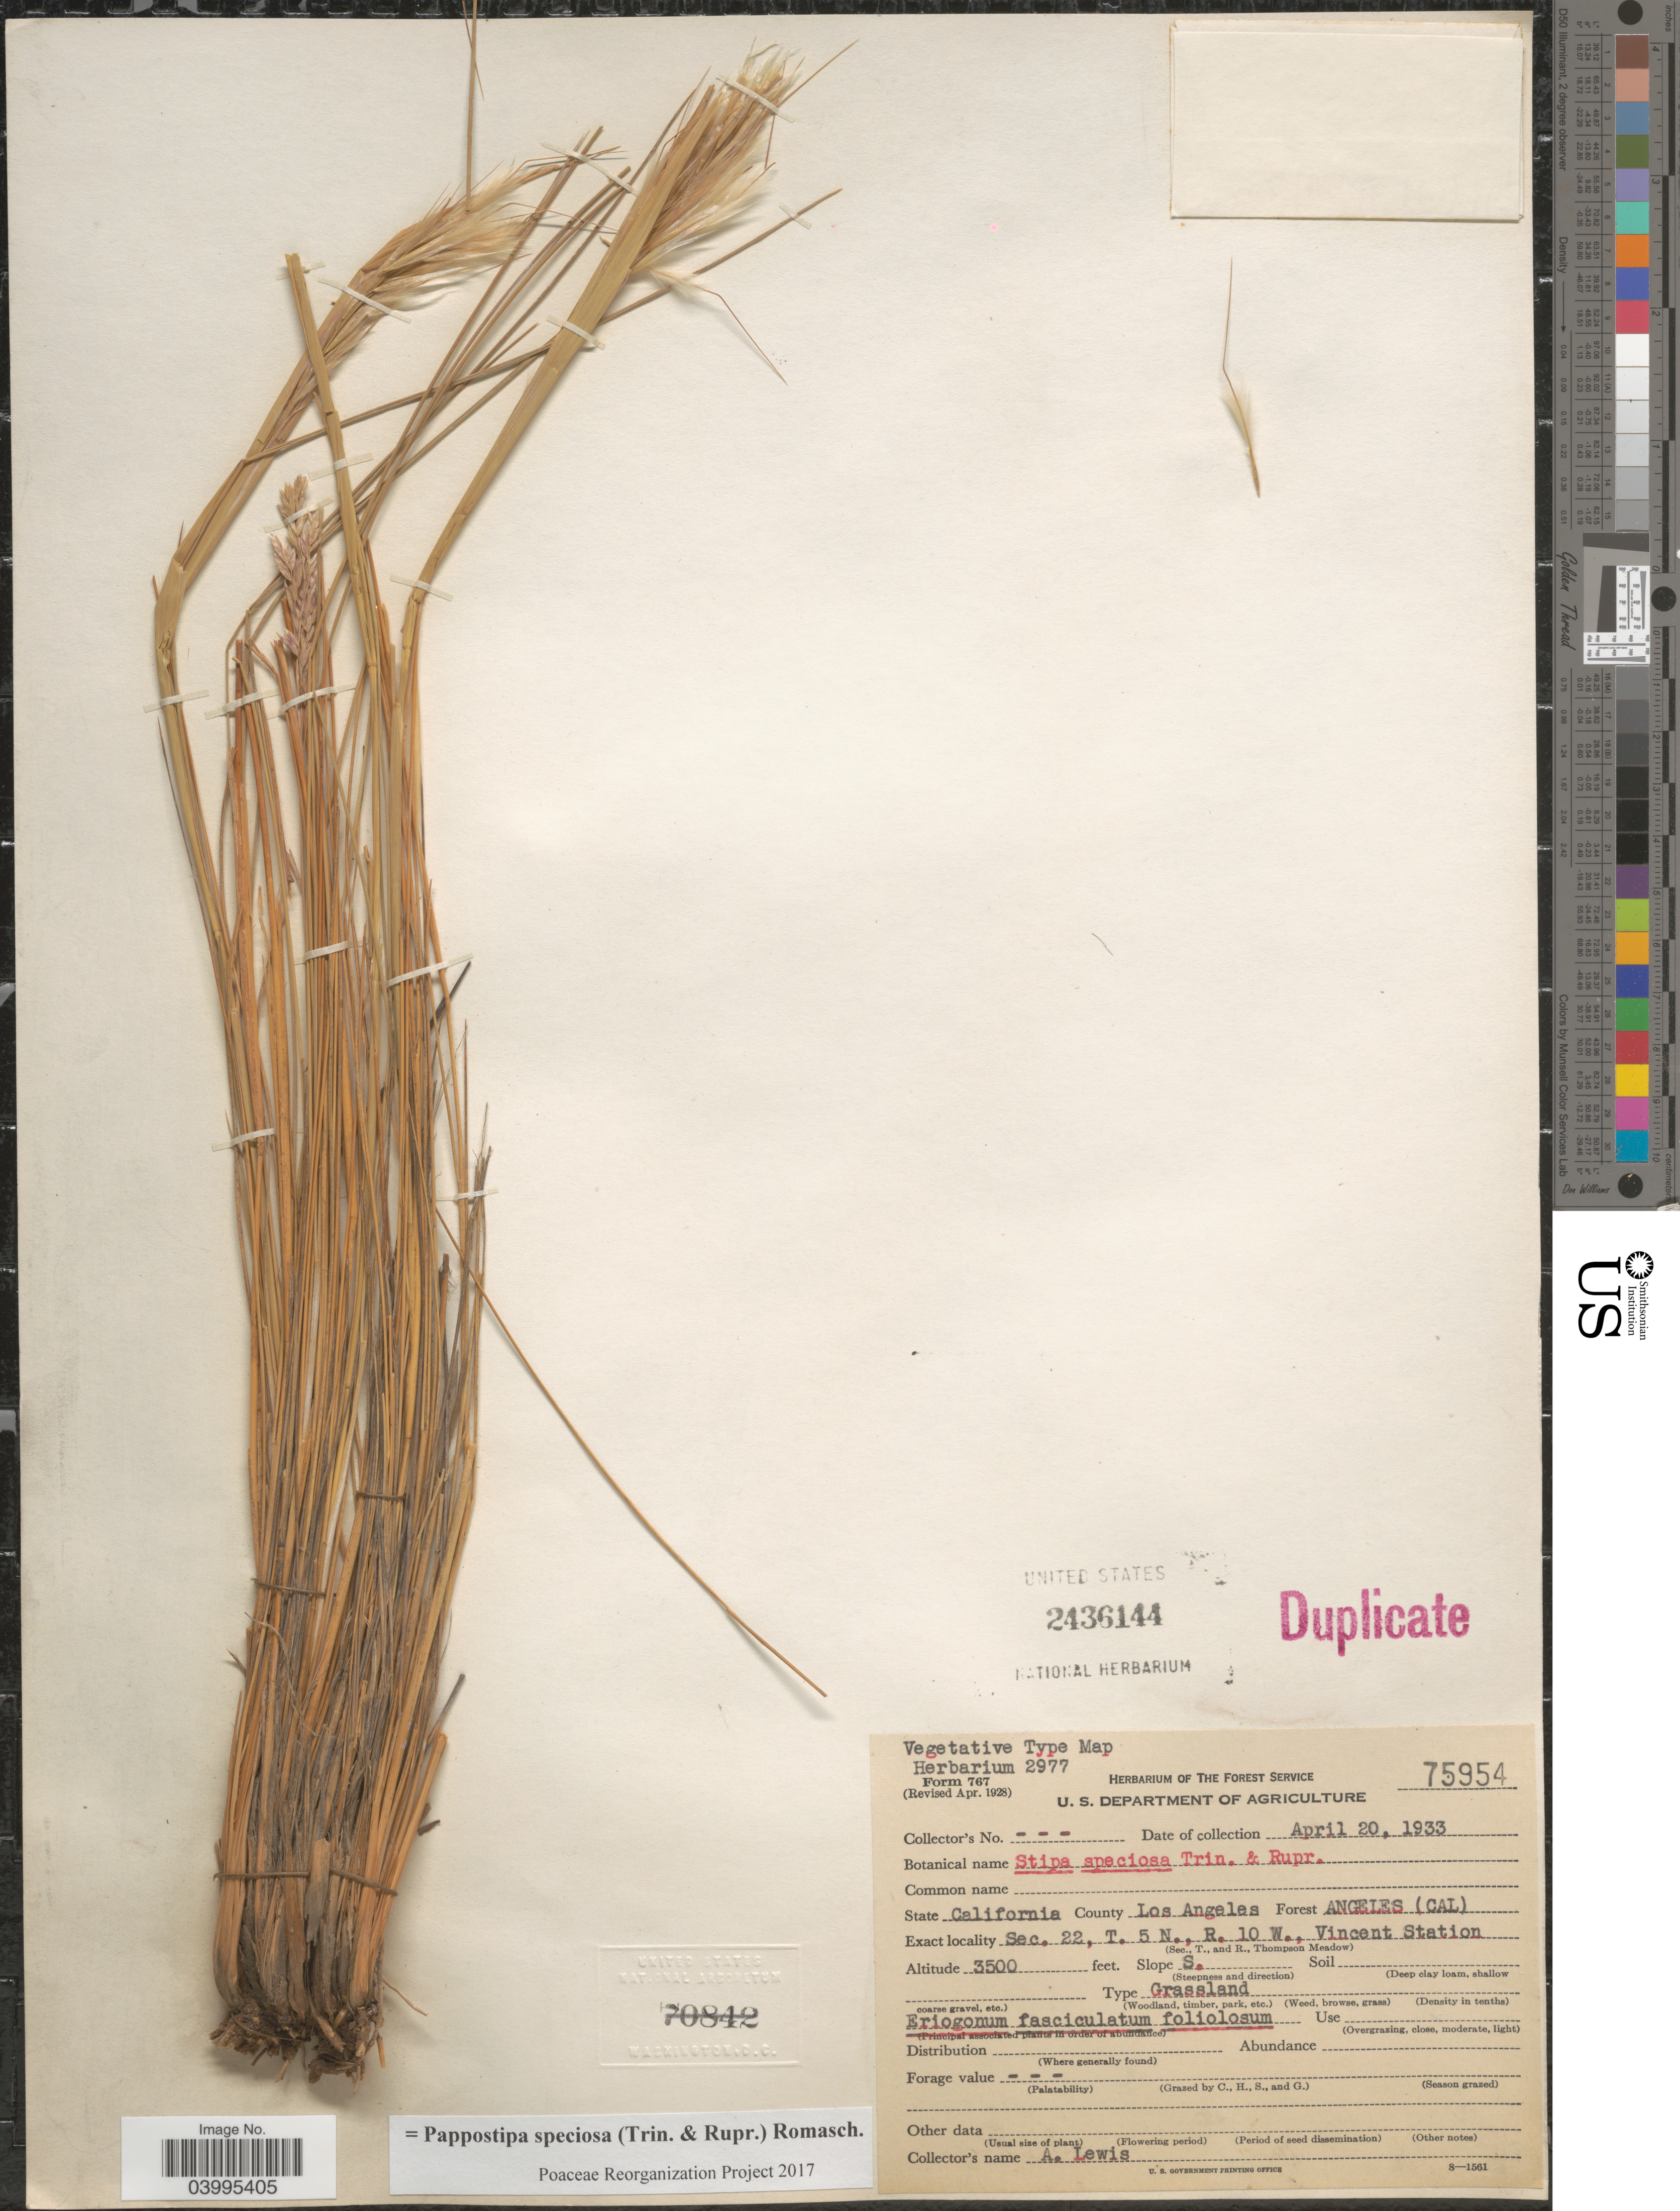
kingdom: Plantae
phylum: Tracheophyta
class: Liliopsida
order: Poales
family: Poaceae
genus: Pappostipa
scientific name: Pappostipa speciosa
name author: (Trin. & Rupr.) Romasch.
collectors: A. Lewis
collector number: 75954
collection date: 1933-04-20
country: United States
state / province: California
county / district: Los Angeles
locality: County Los Angeles. Forest Angeles (CAL). Sec. 22, T. 5 N., R. 10 W., Vincent Station.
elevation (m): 1067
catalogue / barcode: US 2436144